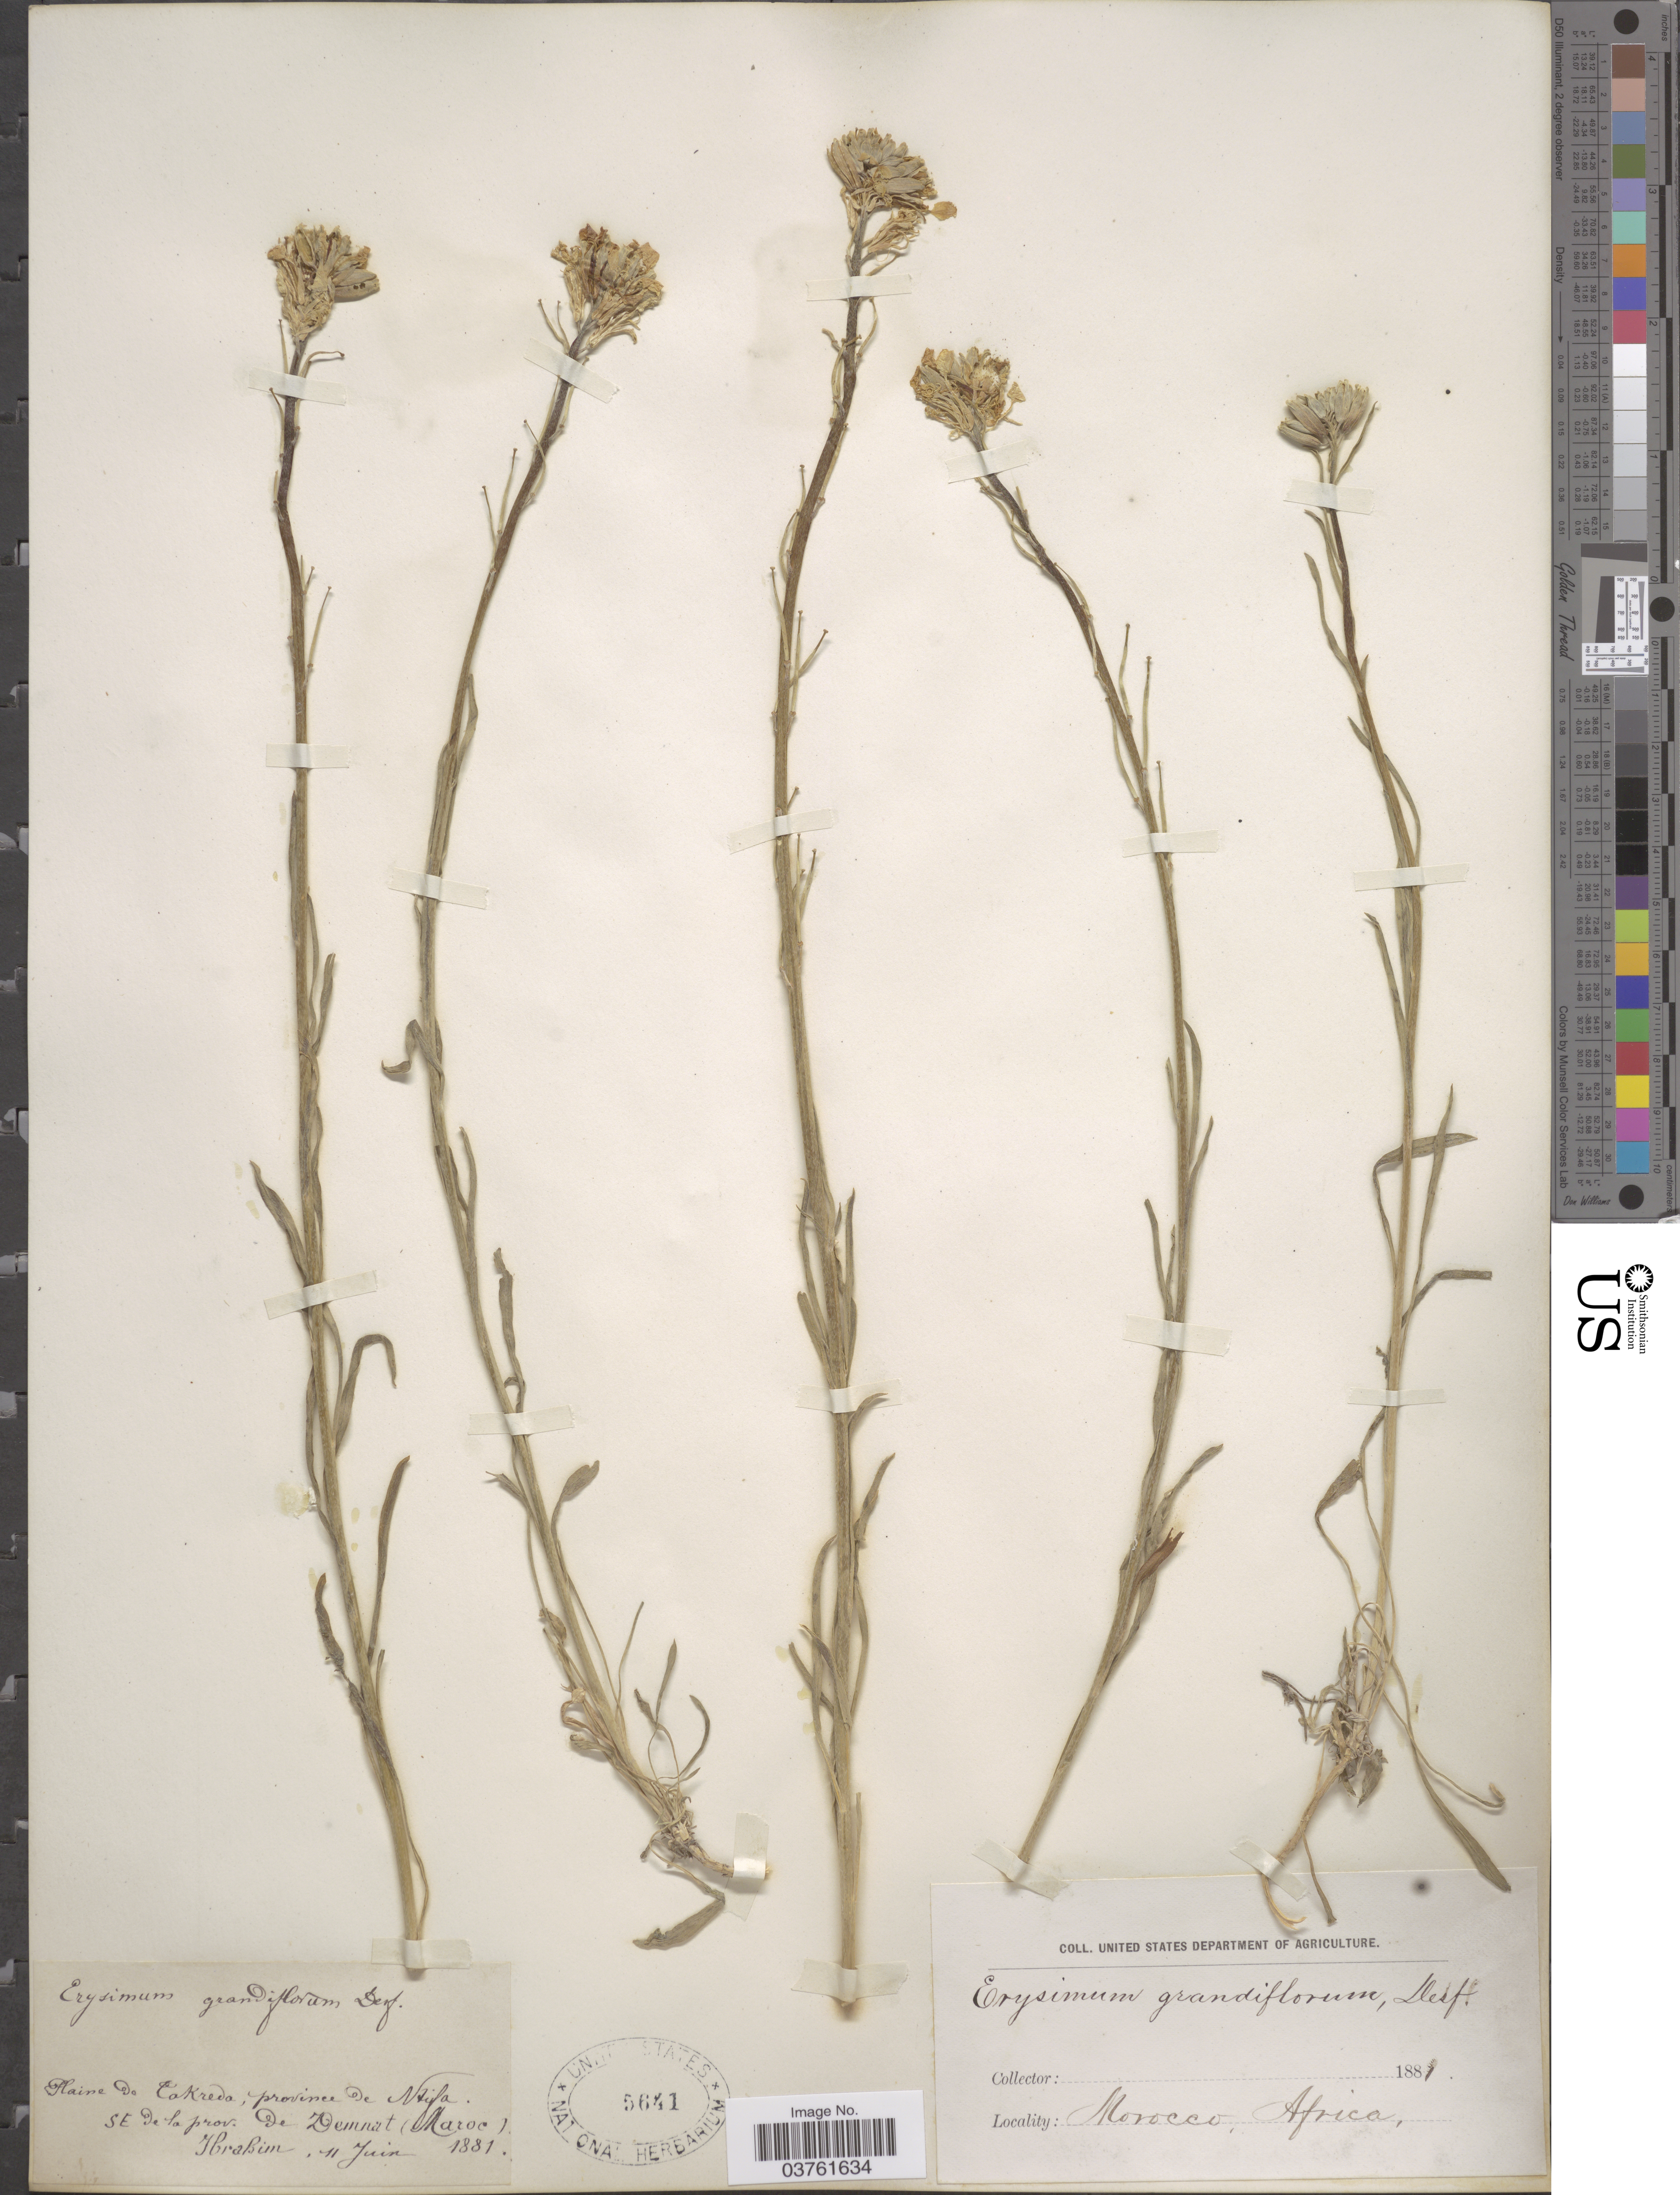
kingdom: Plantae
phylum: Tracheophyta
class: Magnoliopsida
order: Brassicales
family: Brassicaceae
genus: Erysimum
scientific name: Erysimum grandiflorum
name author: Desf.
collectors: -. Ibrahim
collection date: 1881-06-11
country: Morocco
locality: Plaine de Takreda, province de Ntifa. SE de la prov. de Demnat.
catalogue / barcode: US 5641